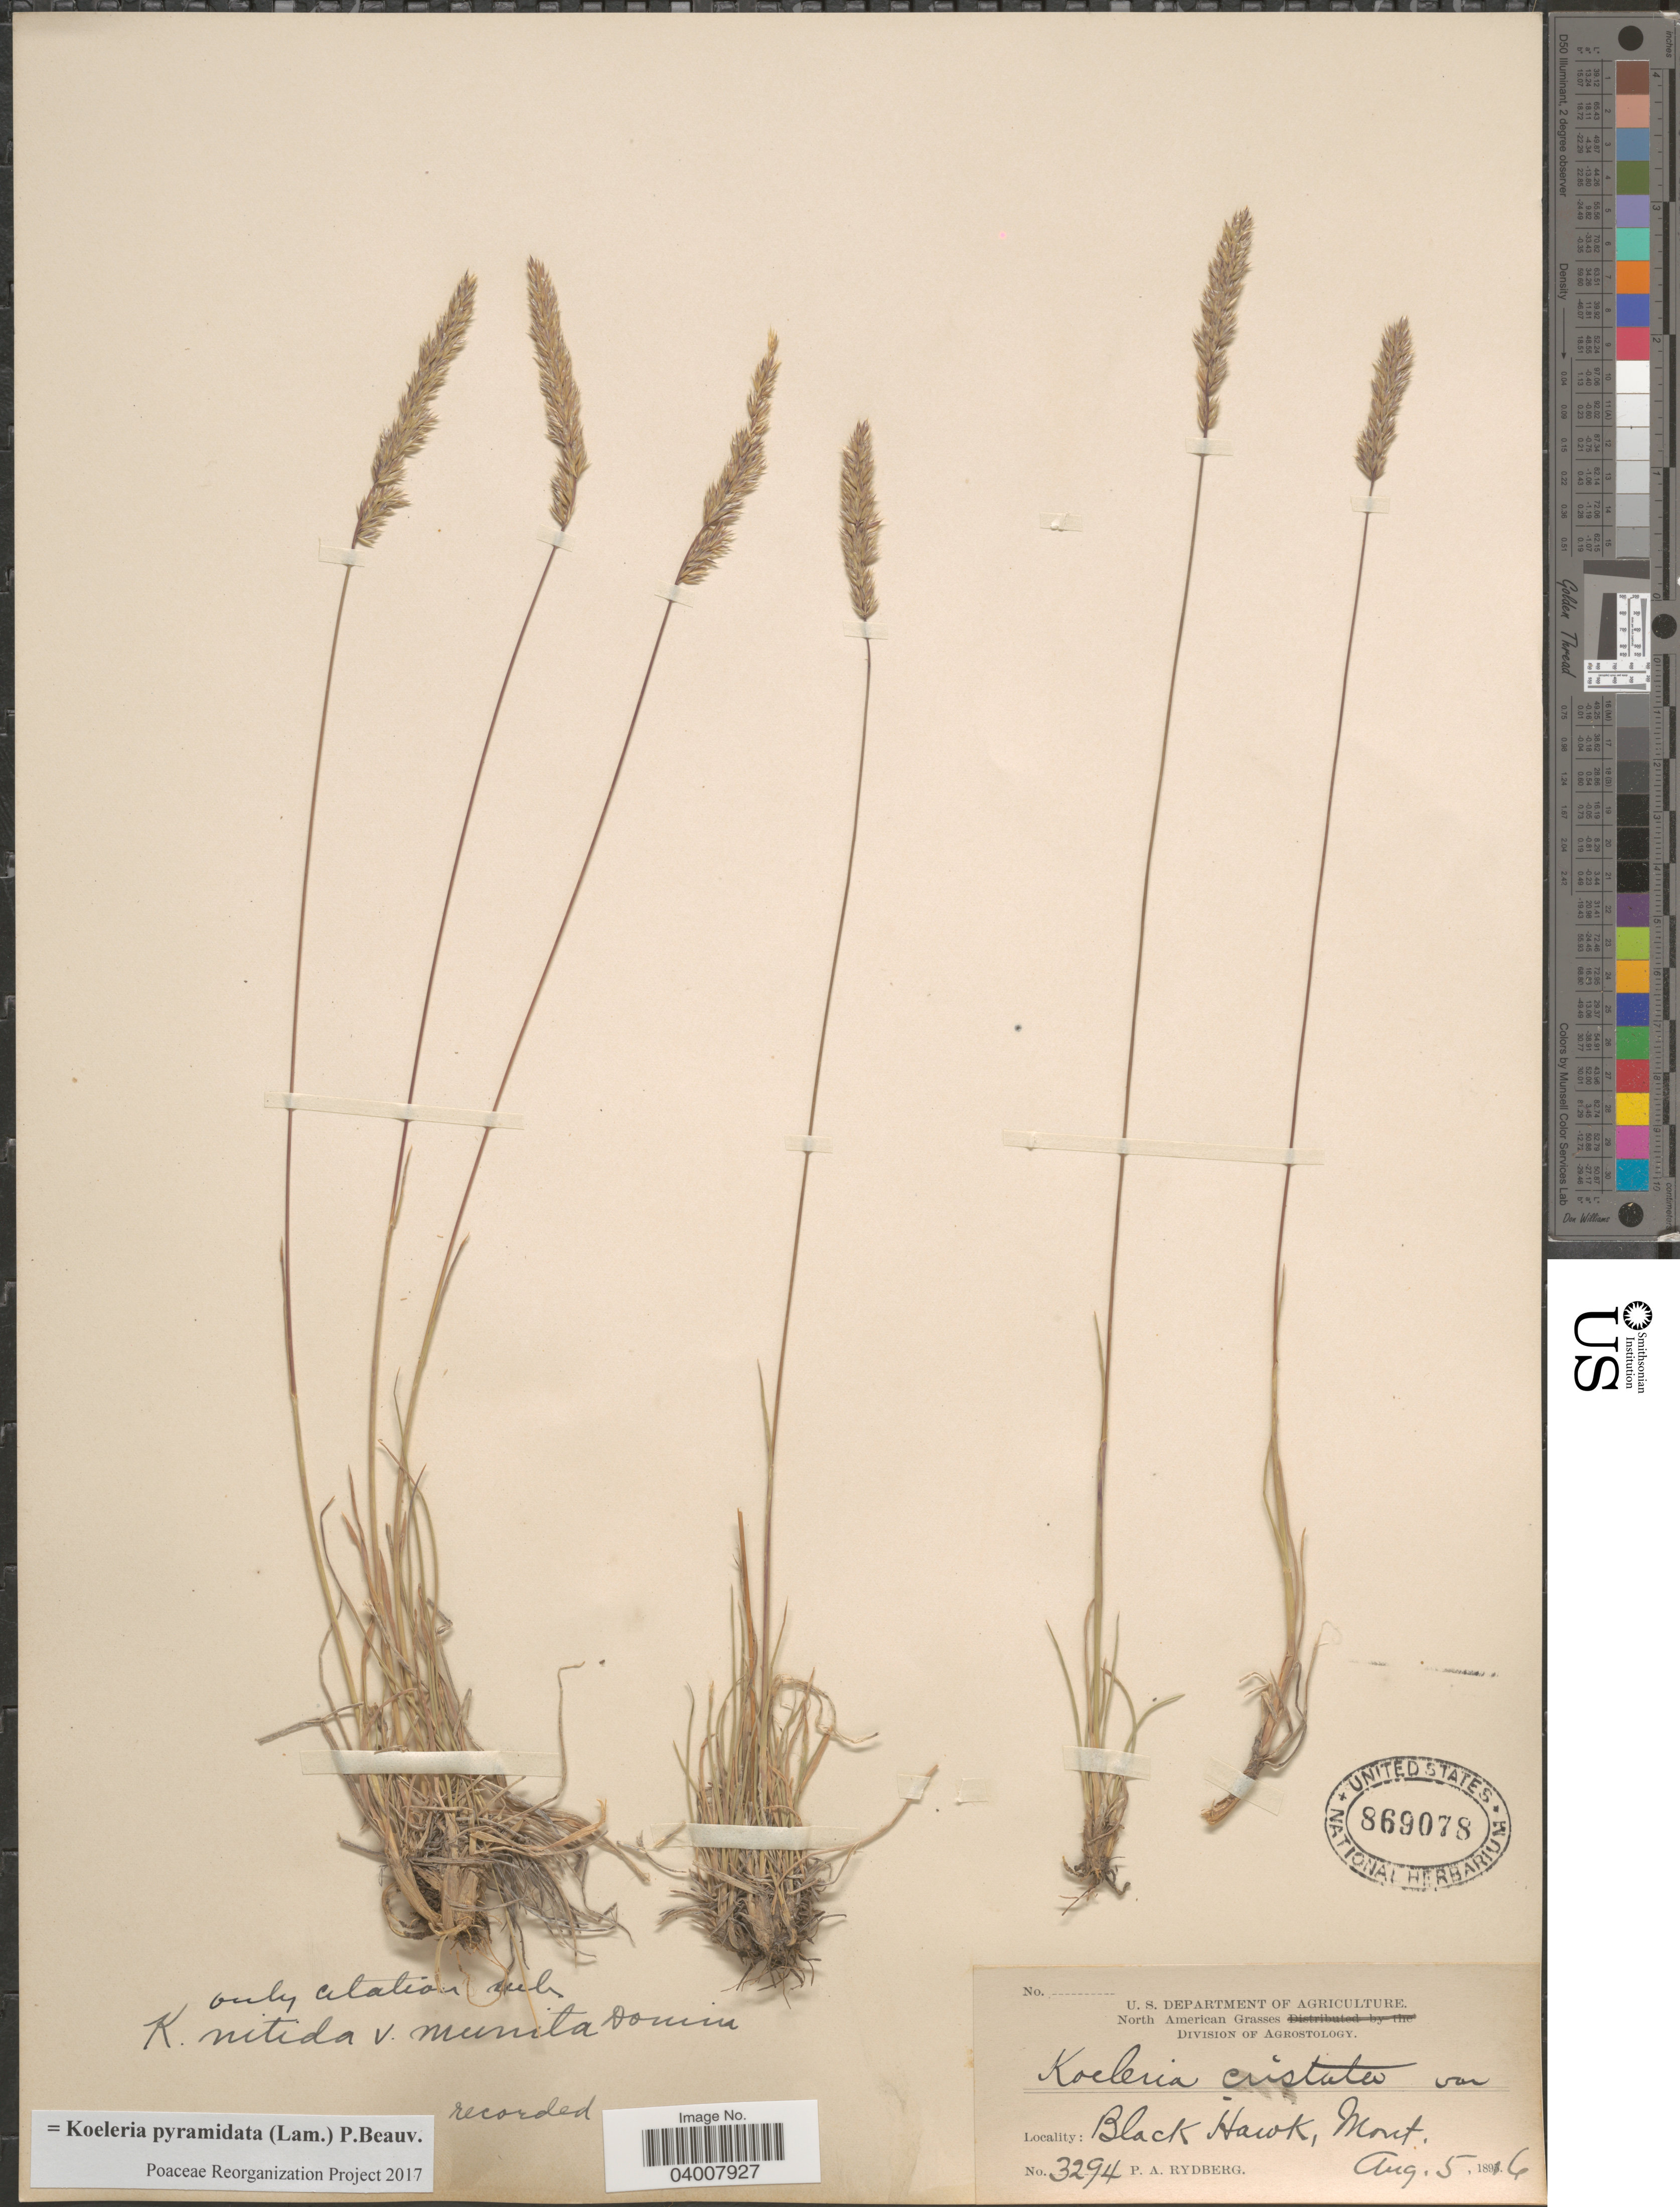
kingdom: Plantae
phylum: Tracheophyta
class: Liliopsida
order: Poales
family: Poaceae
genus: Koeleria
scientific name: Koeleria pyramidata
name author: (Lam.) P. Beauv.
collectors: P. A. Rydberg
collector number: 3294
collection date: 1896-08-05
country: United States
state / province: Montana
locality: Black Hawk.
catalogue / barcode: US 869078